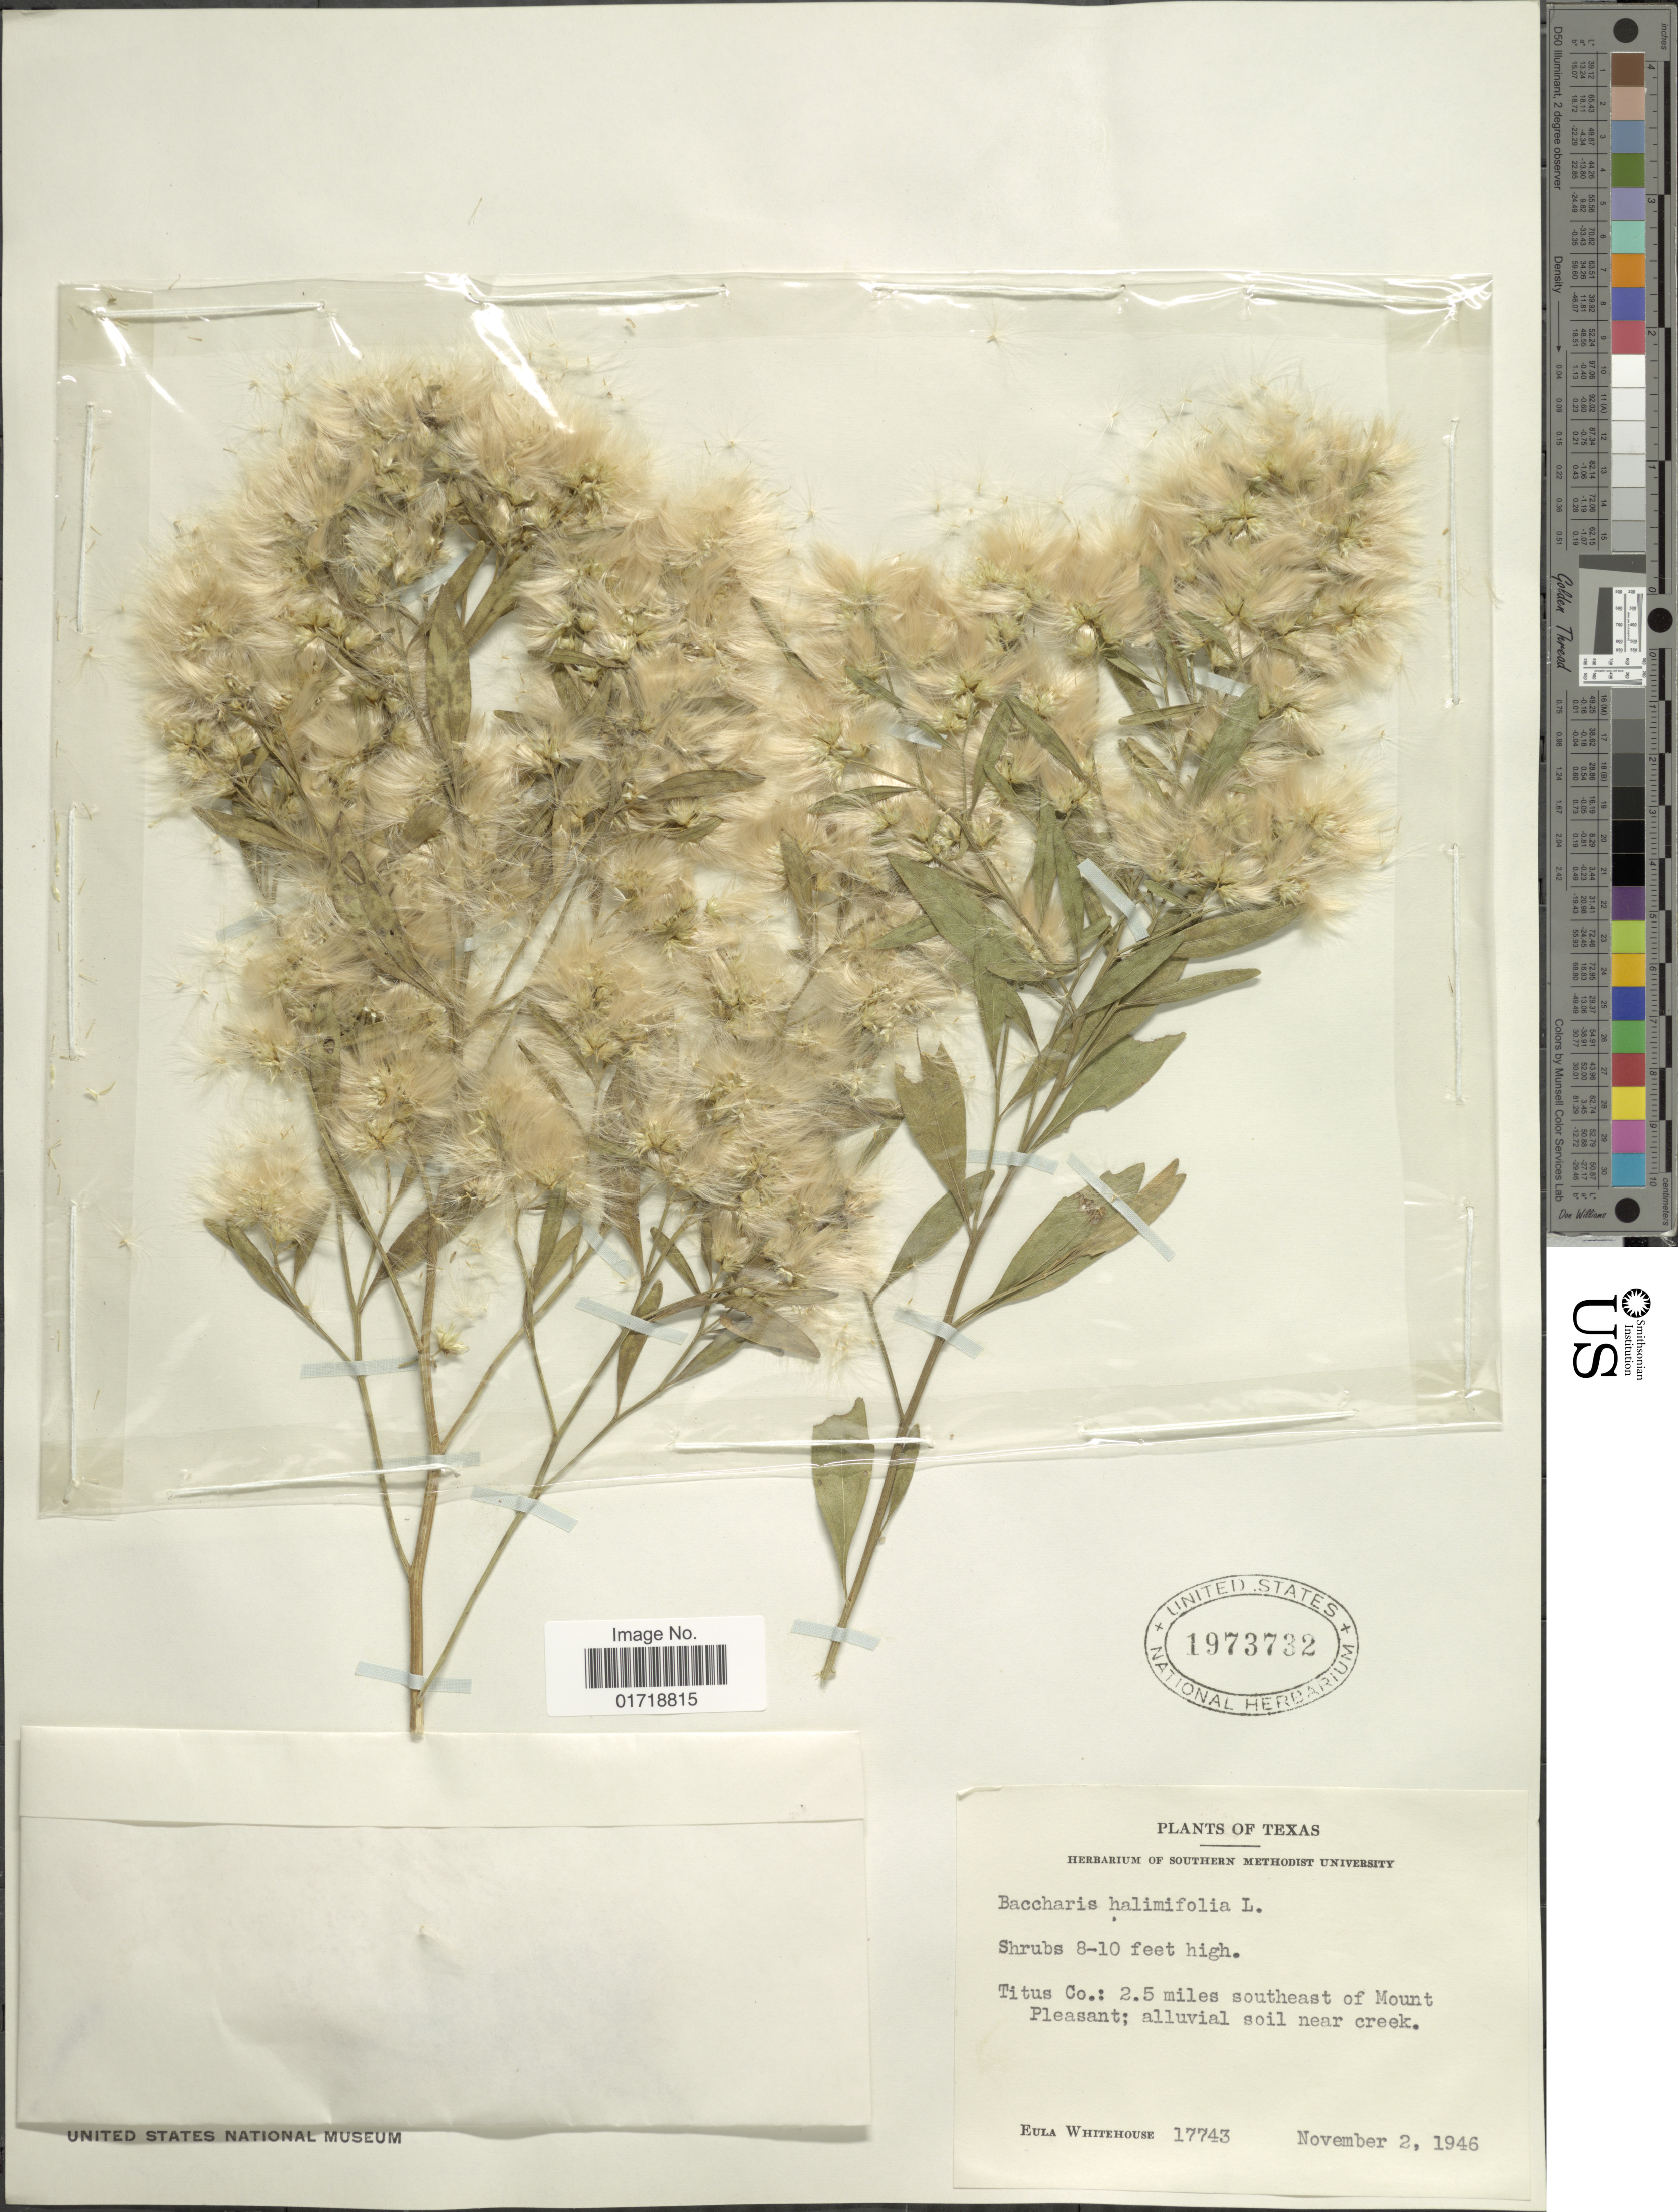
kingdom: Plantae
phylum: Tracheophyta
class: Magnoliopsida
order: Asterales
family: Asteraceae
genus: Baccharis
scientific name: Baccharis halimifolia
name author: L.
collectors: E. Whitehouse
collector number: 17743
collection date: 1946-11-02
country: United States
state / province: Texas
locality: Titus Co.: 2.5 miles southeast of Mount Pleasant, alluvial soil near creek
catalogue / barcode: US 1973732